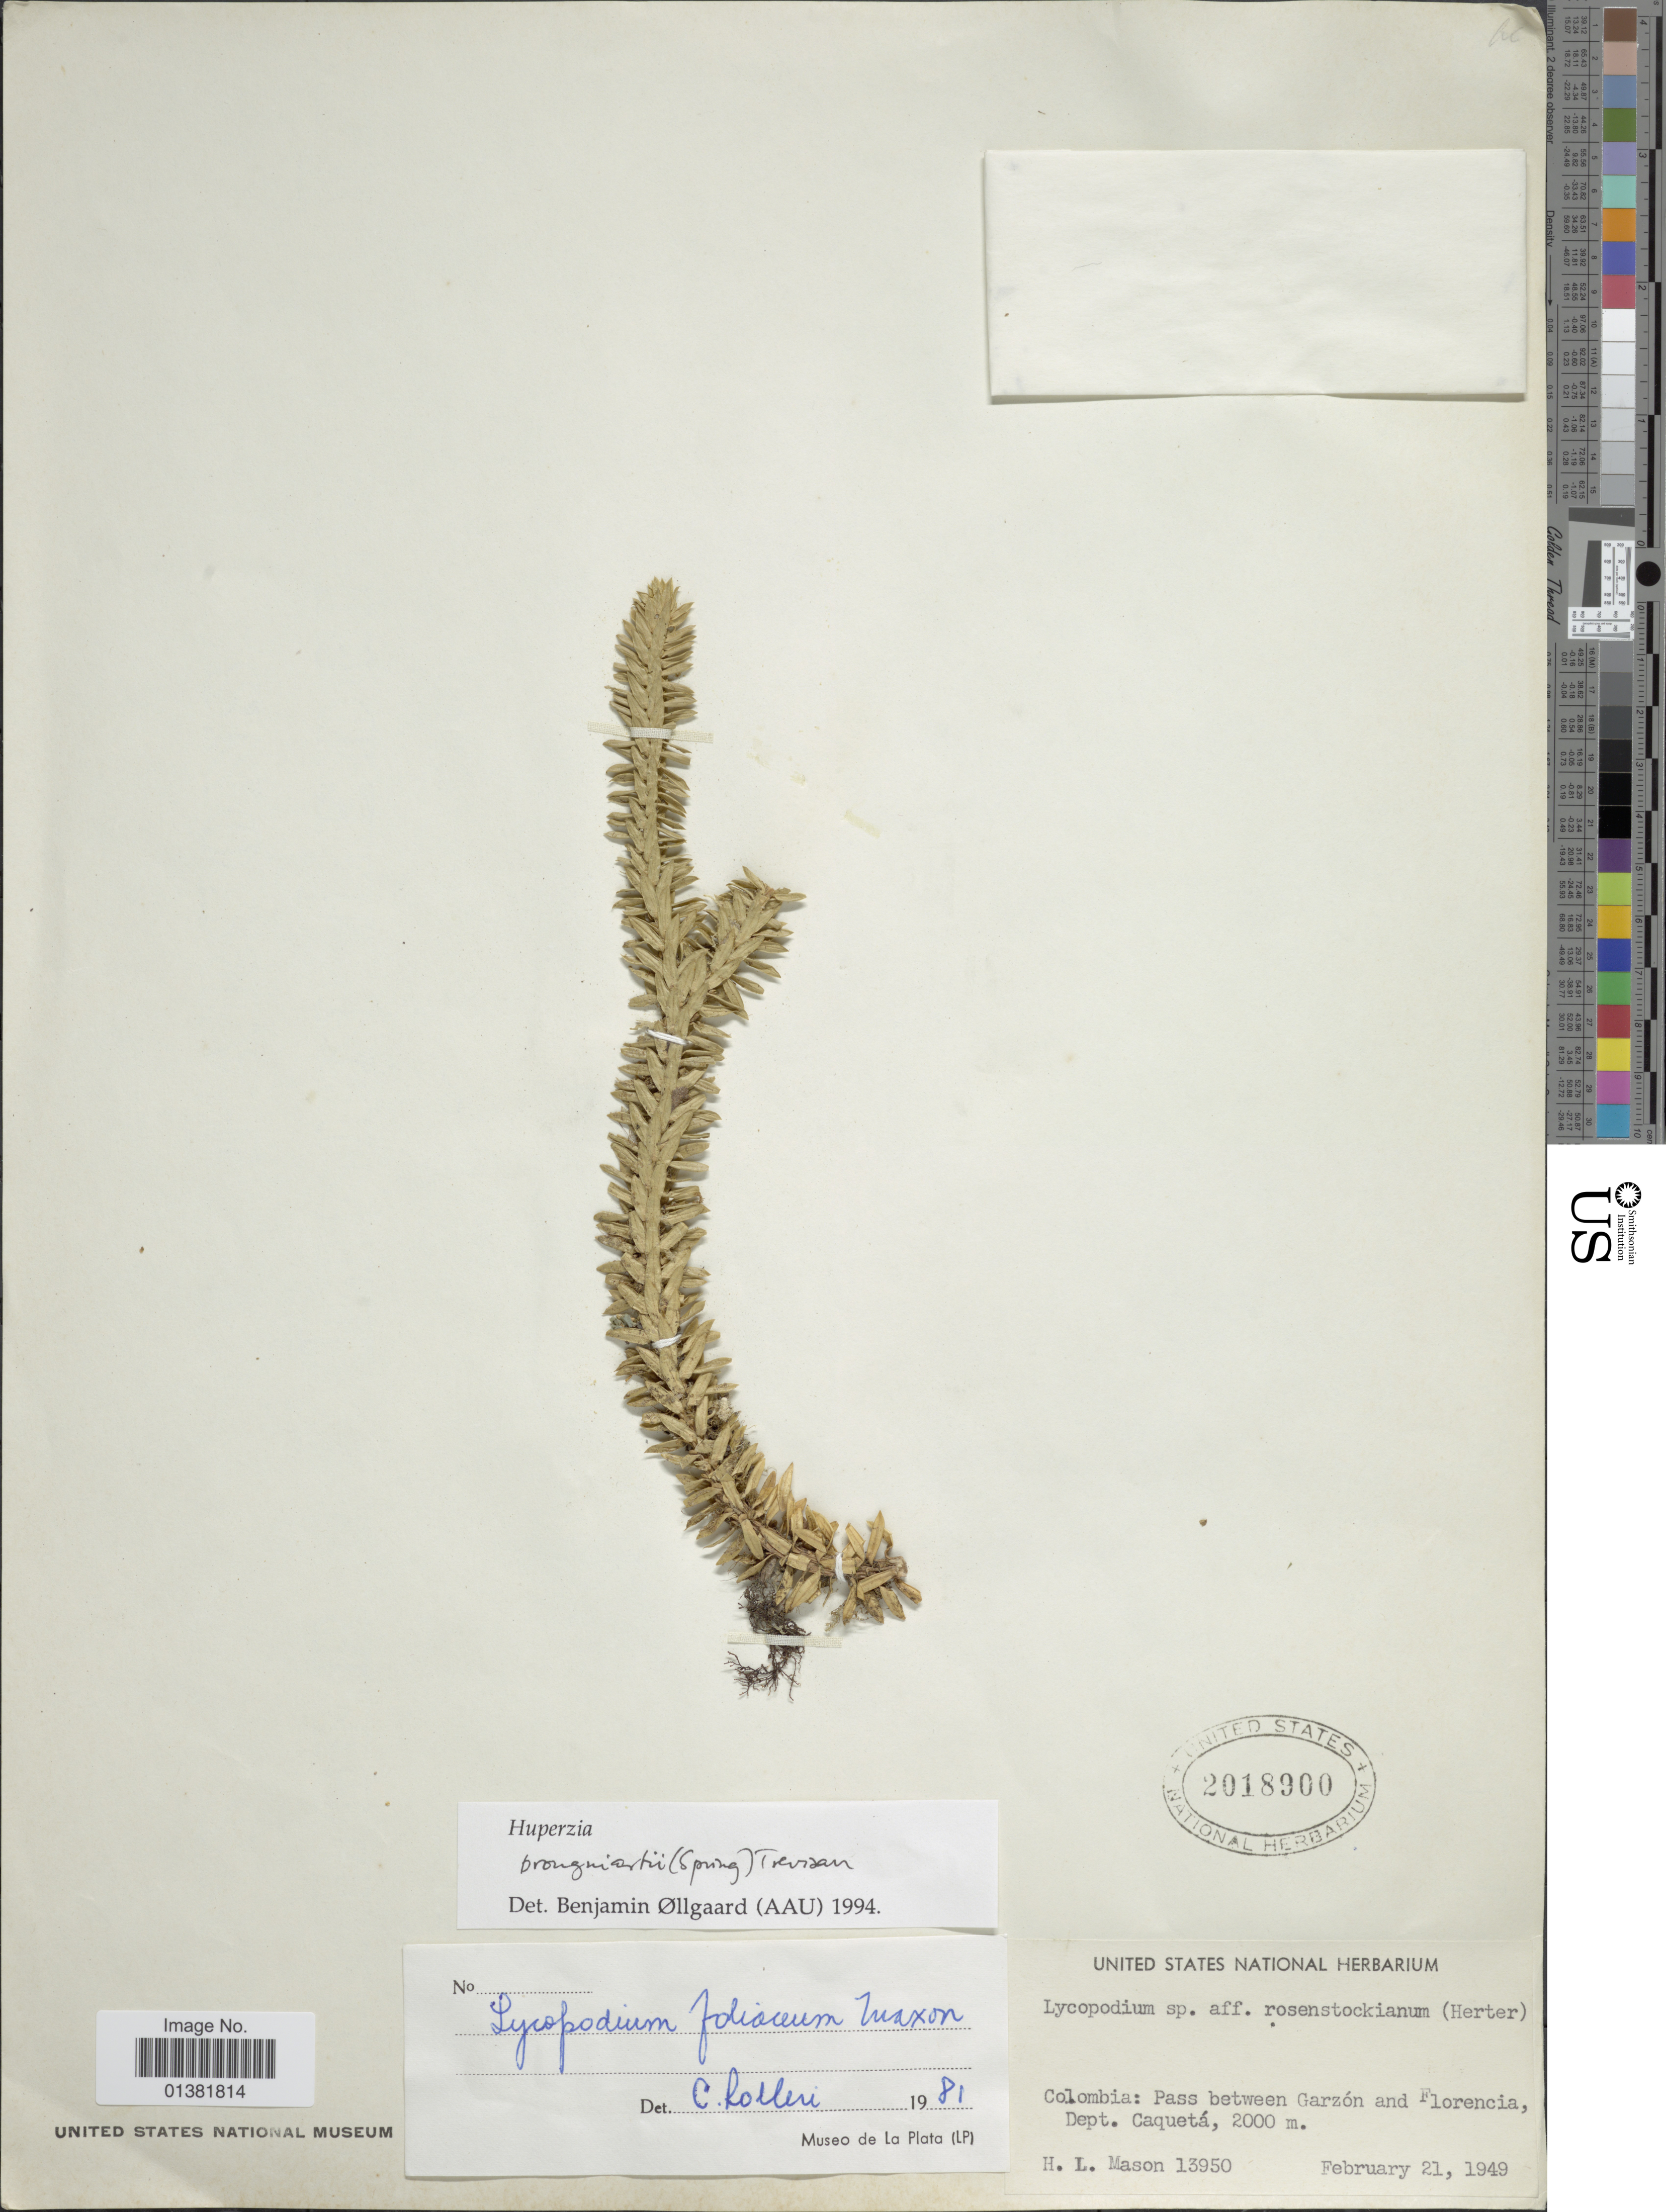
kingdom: Plantae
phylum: Tracheophyta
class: Lycopodiopsida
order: Lycopodiales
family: Lycopodiaceae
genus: Phlegmariurus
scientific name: Phlegmariurus brongniartii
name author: (Spring) B. Øllg.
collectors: H. L. Mason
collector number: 13950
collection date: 1949-02-21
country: Colombia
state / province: Caquetá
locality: Pass between Garzón and Florencia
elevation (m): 2000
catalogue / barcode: US 2018900